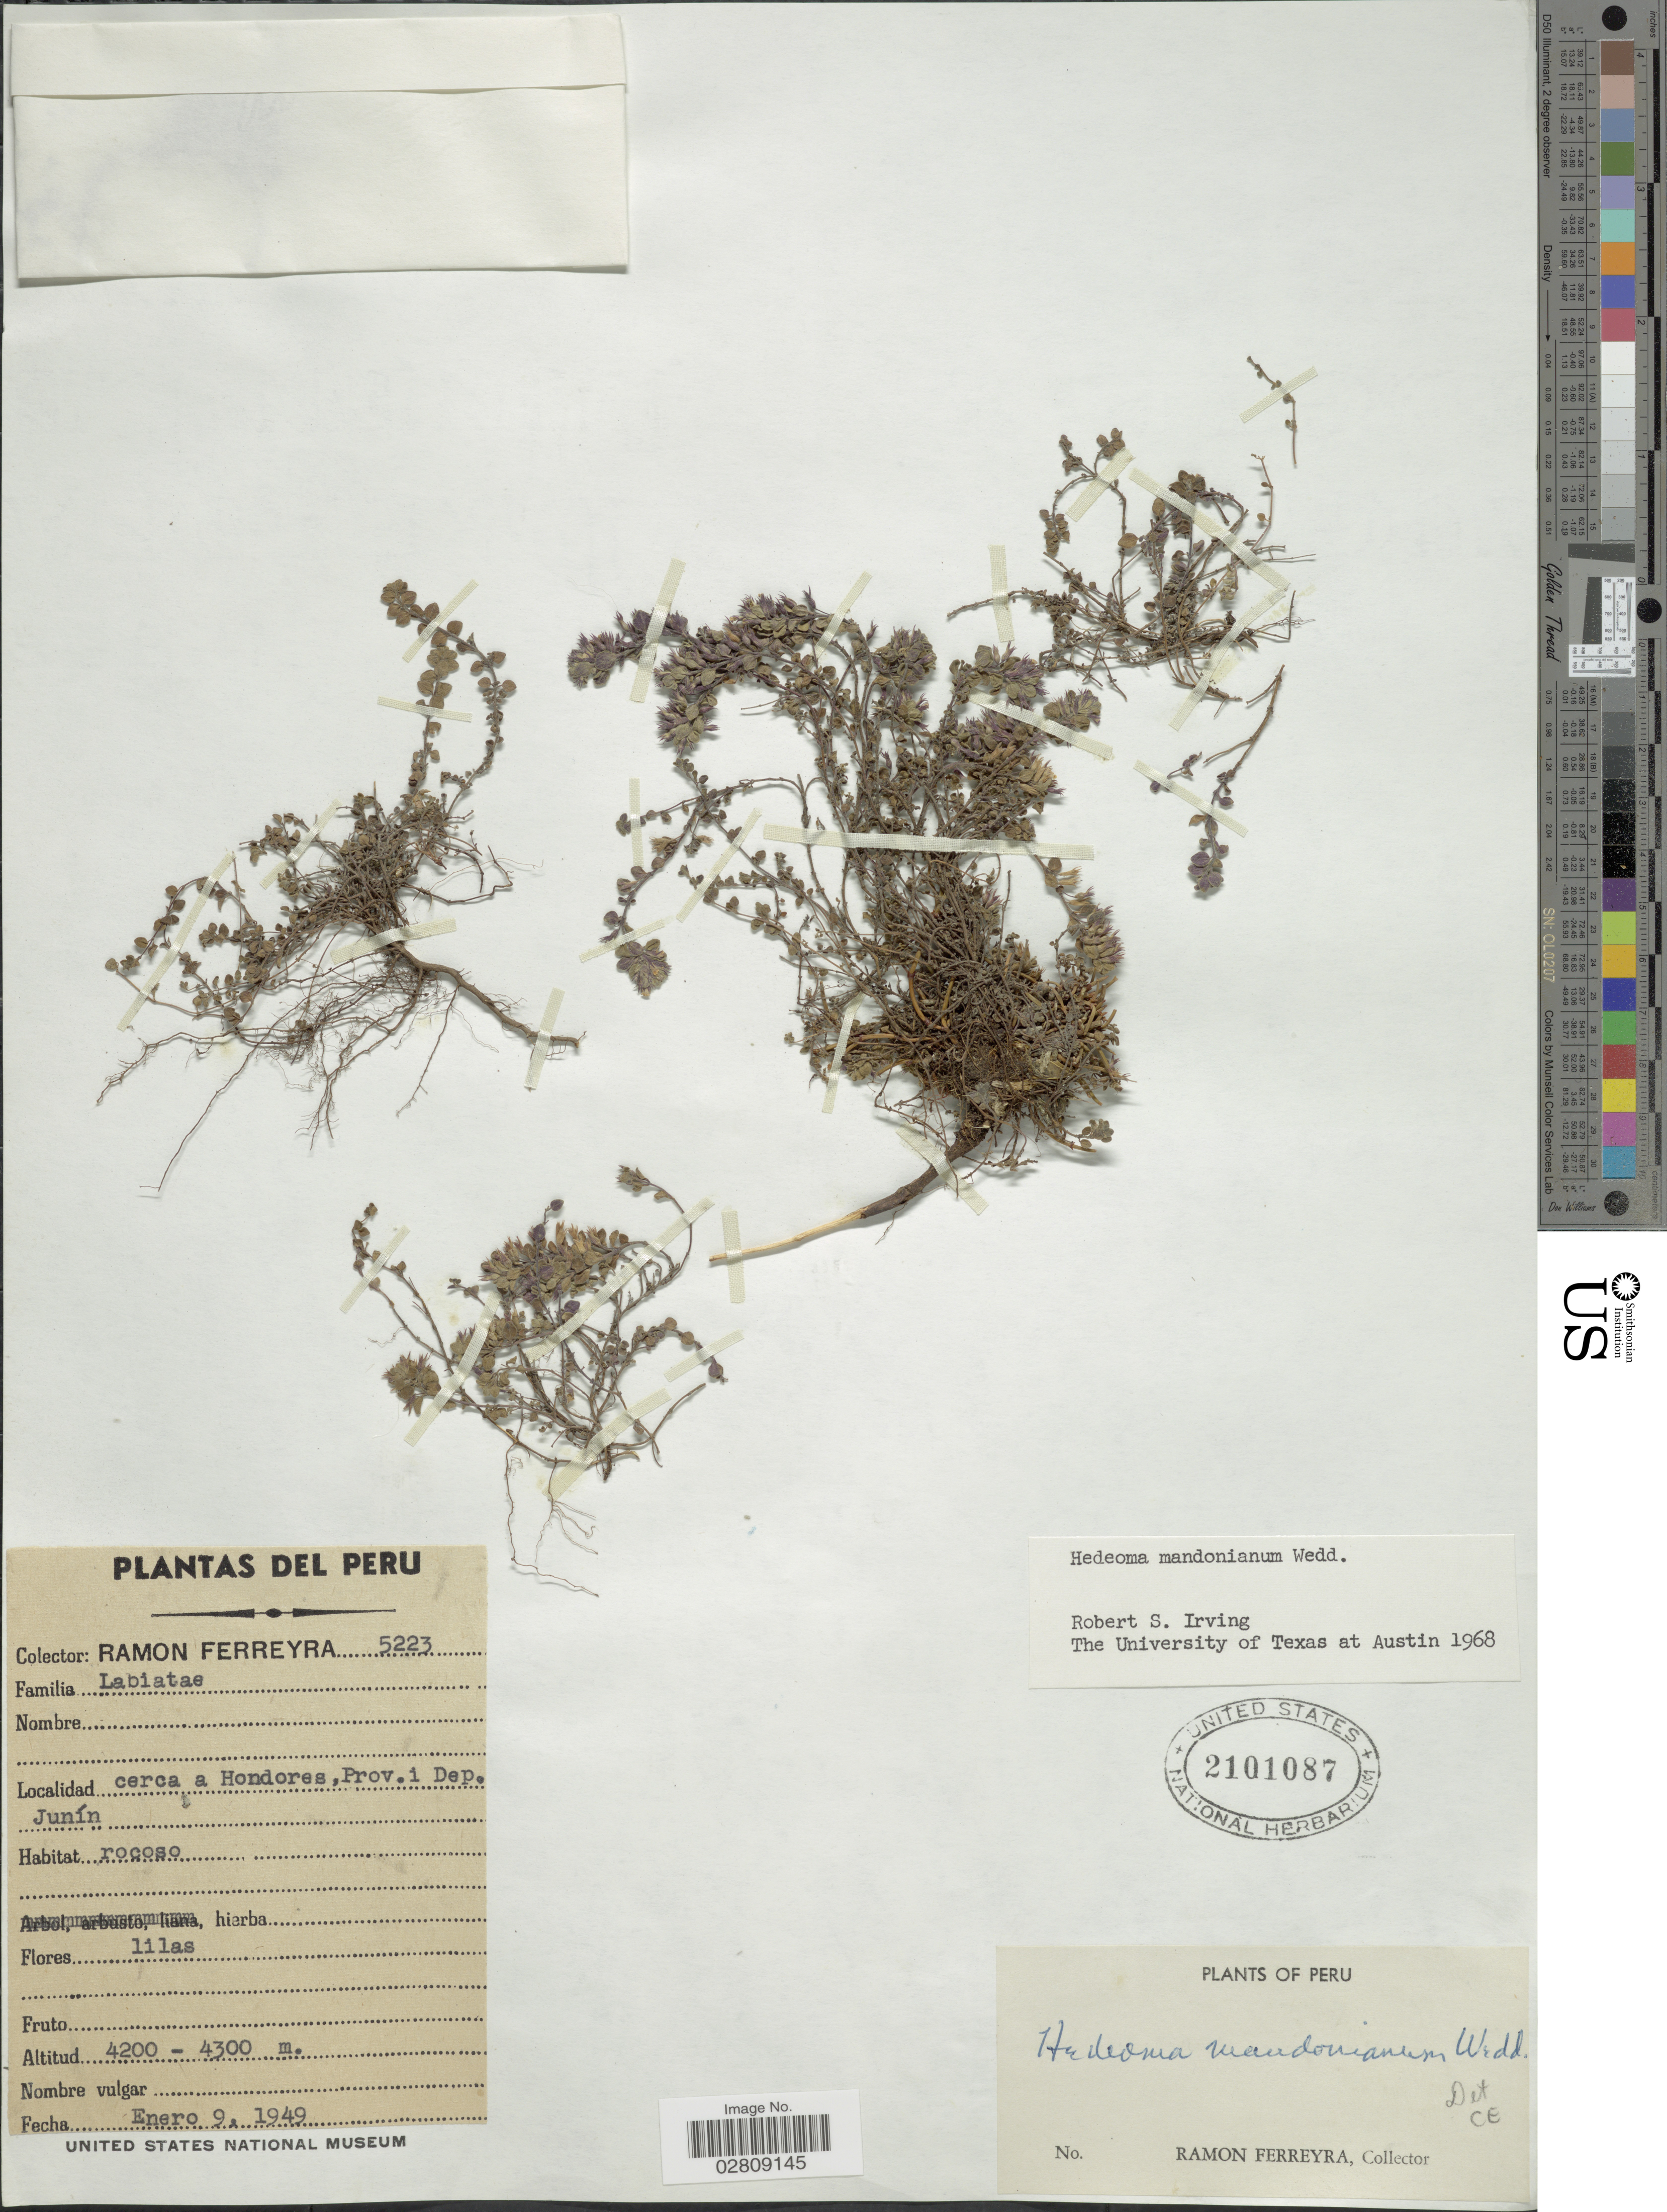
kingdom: Plantae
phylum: Tracheophyta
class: Magnoliopsida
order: Lamiales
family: Lamiaceae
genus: Hedeoma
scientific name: Hedeoma mandoniana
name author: Wedd.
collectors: R. A. Ferreyra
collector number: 5223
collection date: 1949-01-09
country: Peru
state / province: Junín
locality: Cerca a Hondores, Prov. i Dep. Junín.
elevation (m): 4200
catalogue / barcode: US 2101087